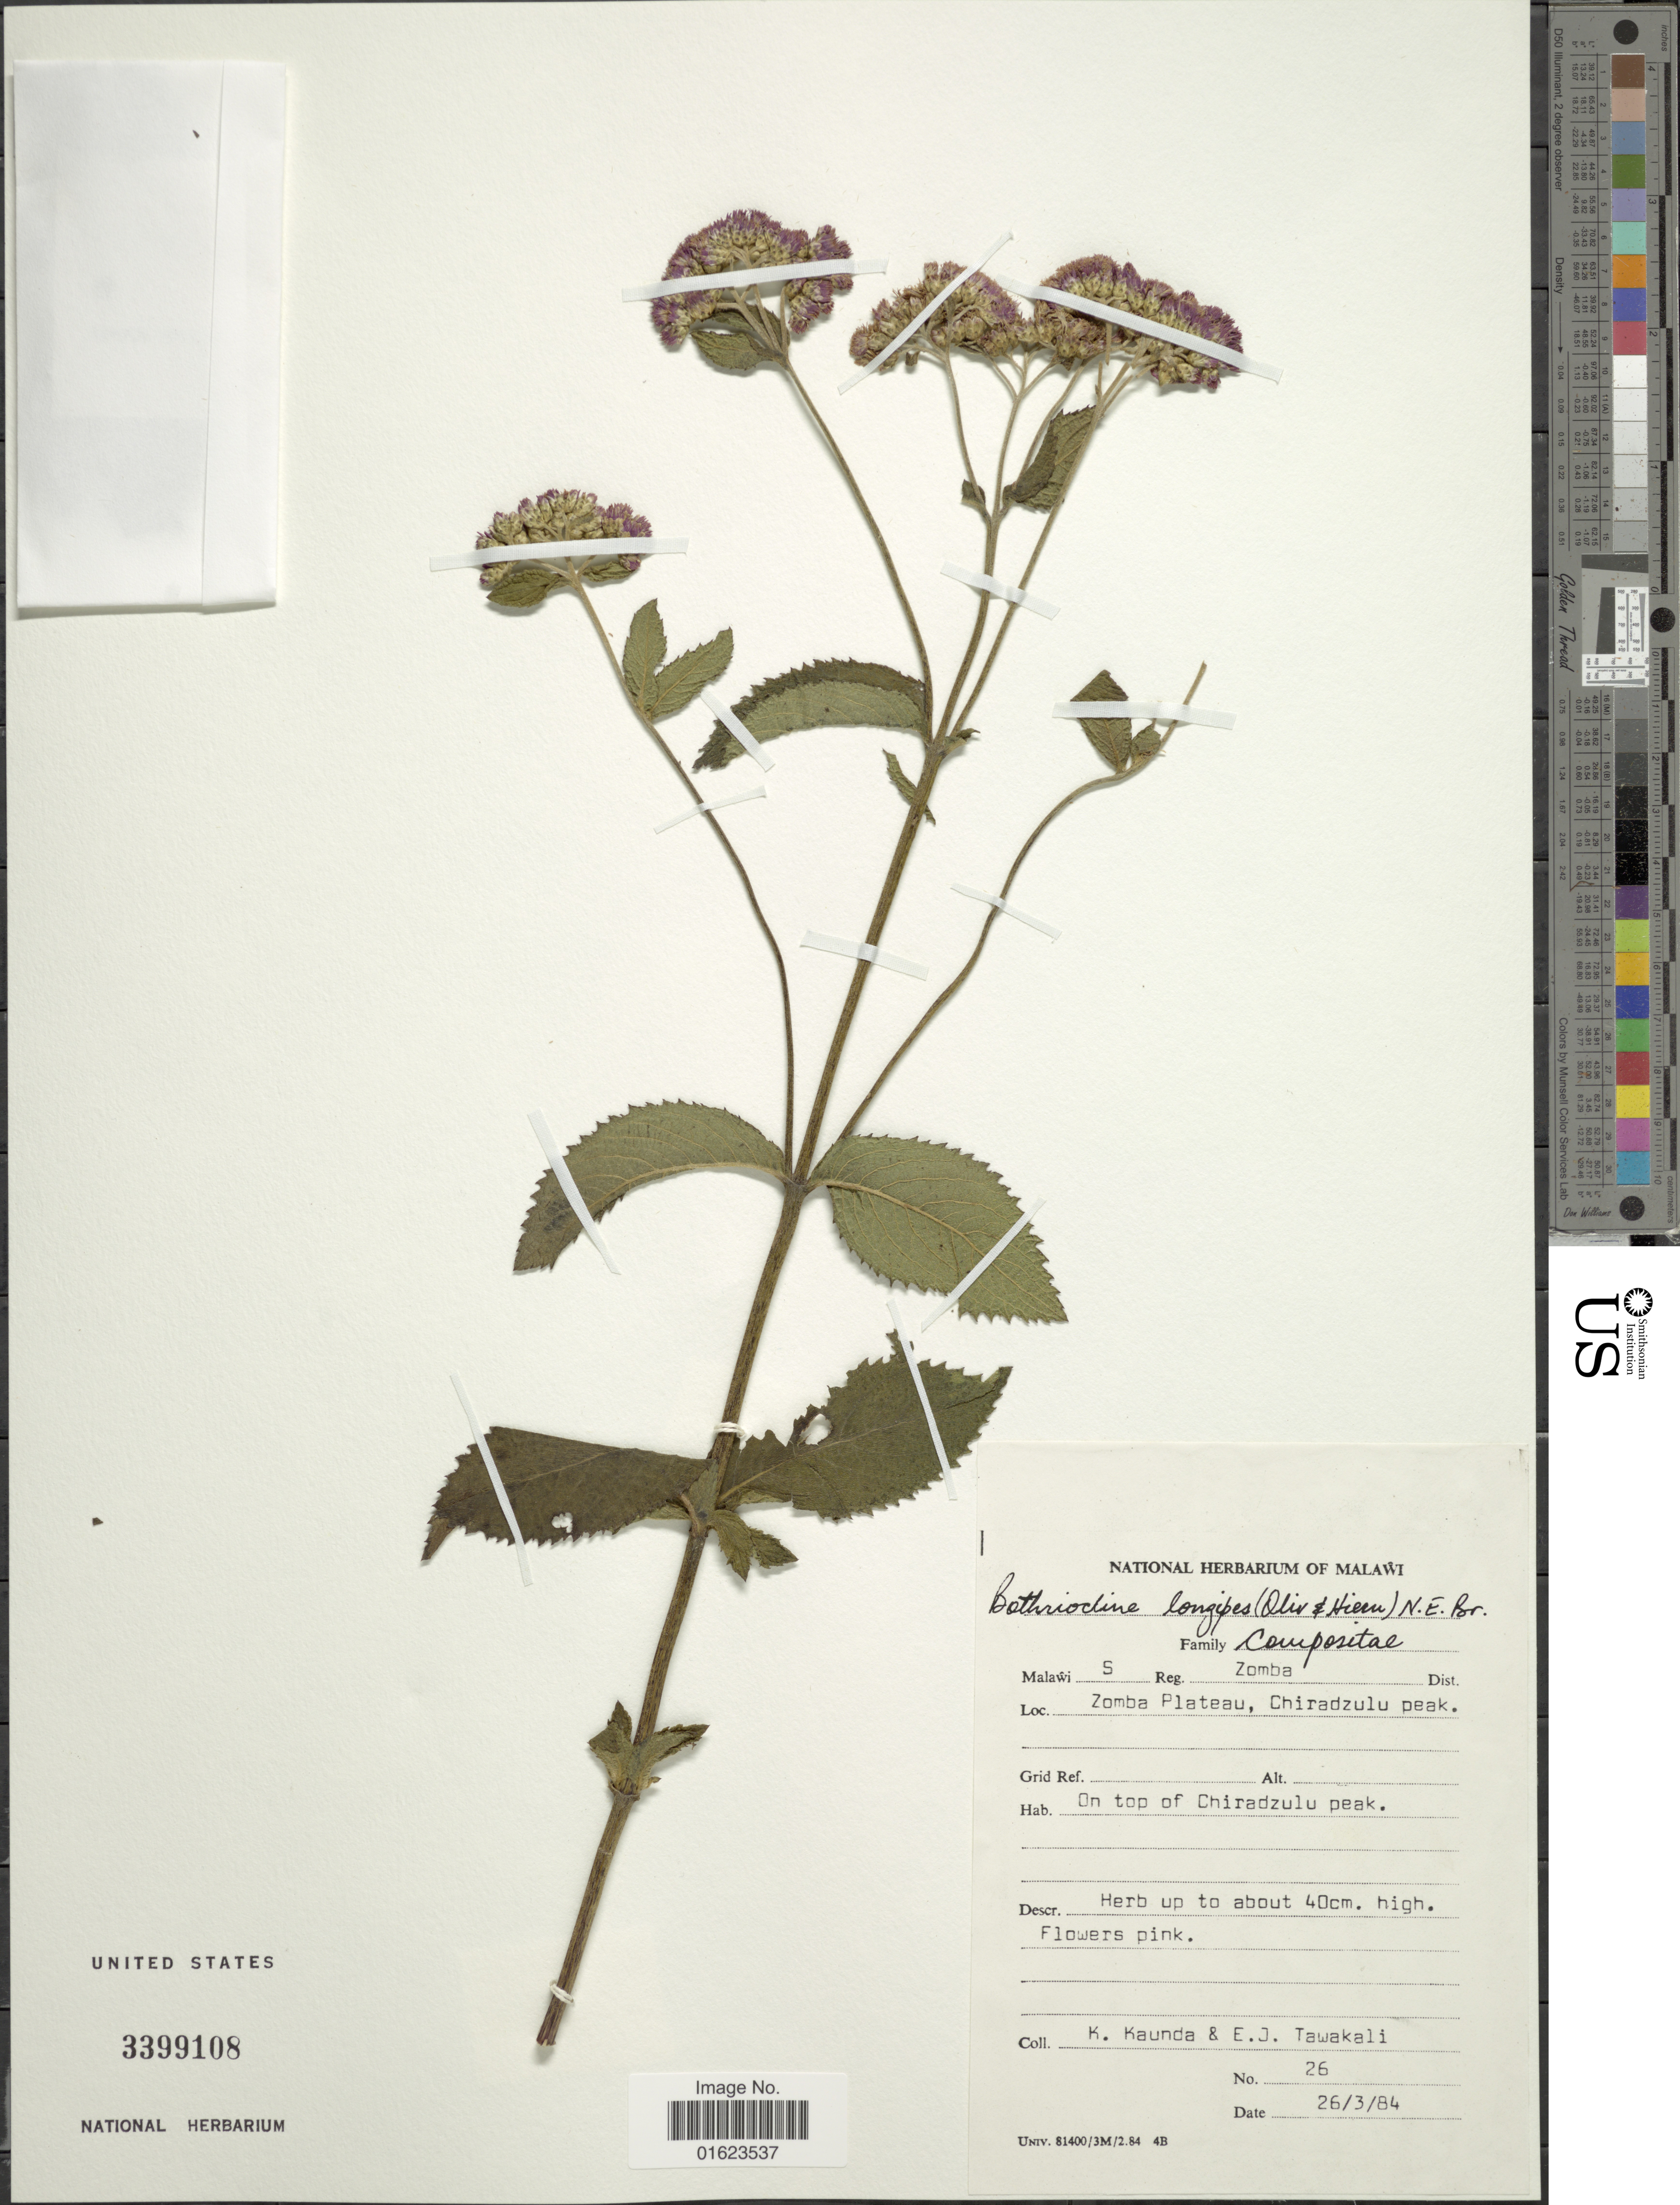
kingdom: Plantae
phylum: Tracheophyta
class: Magnoliopsida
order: Asterales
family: Asteraceae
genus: Bothriocline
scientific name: Bothriocline longipes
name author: (Oliv. & Hiern) N.E. Br.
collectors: K. Kaunda & E. Tawakali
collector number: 26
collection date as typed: Transcribed d/m/y: 26/3/84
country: Malawi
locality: Malawi S Reg. zomba dist. Zomba Plateau, Chiradzulu peak. On top of Chiradzulu peak.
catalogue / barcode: US 3399108